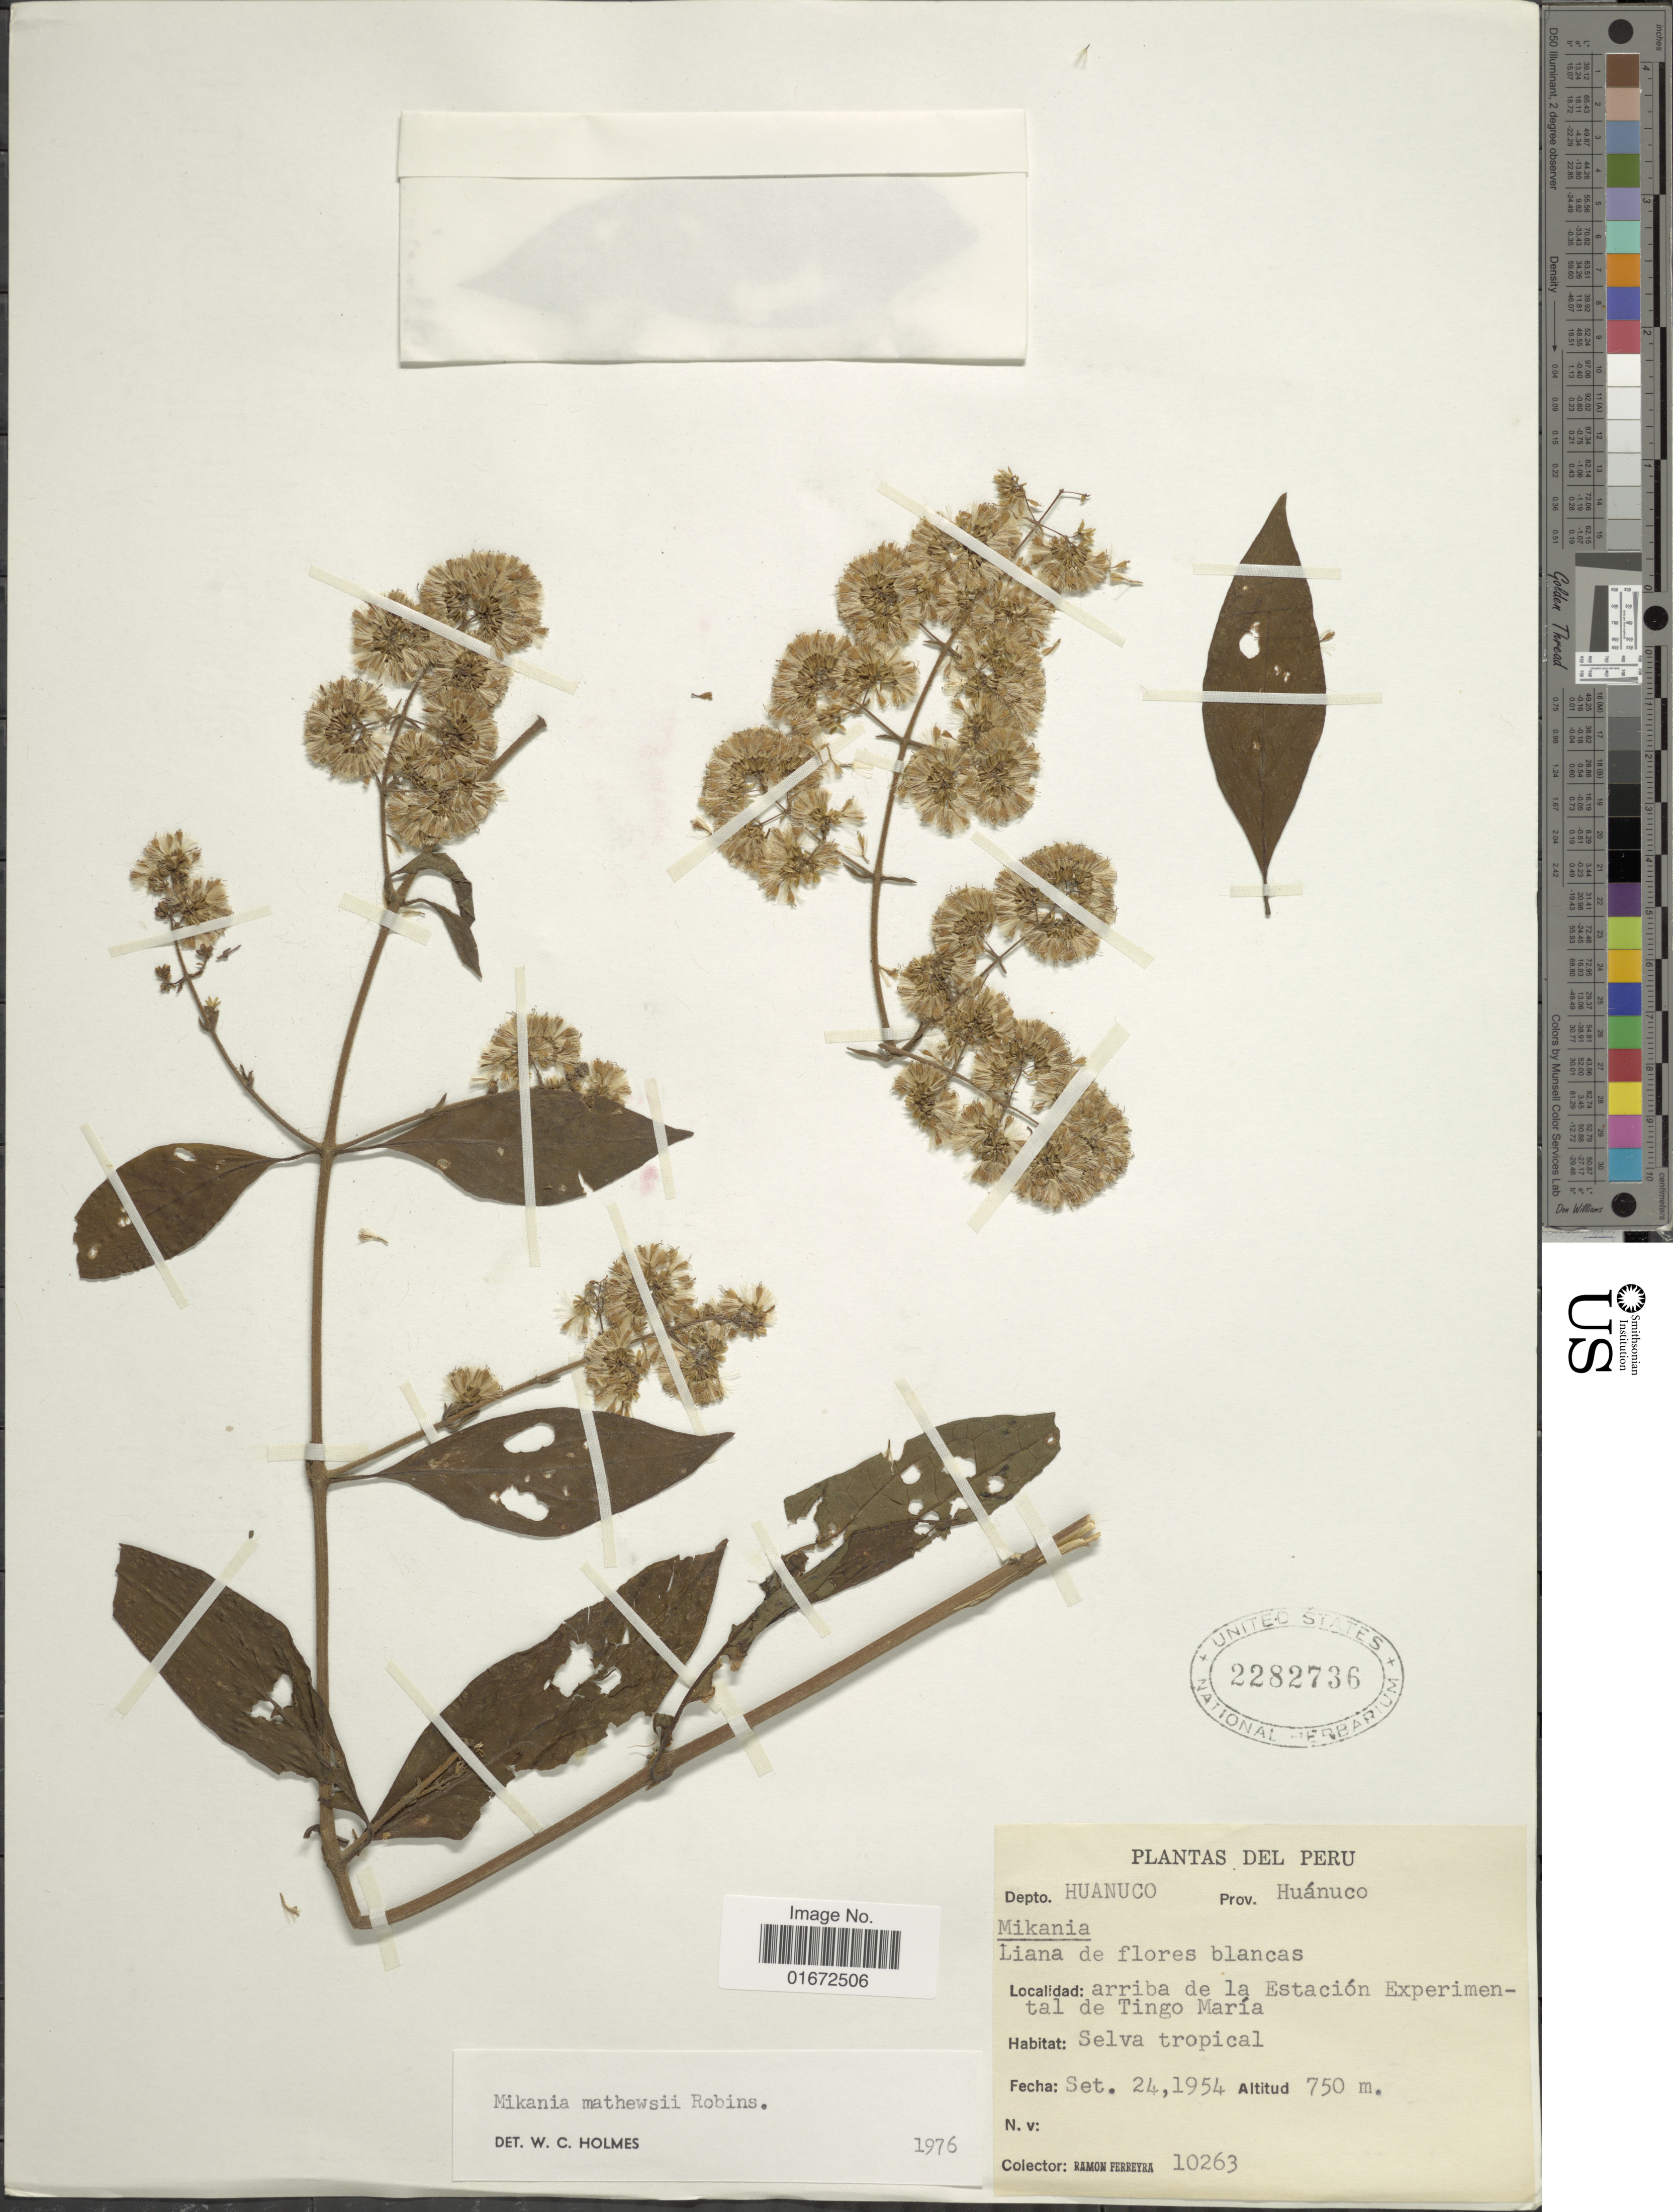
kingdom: Plantae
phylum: Tracheophyta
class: Magnoliopsida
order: Asterales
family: Asteraceae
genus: Mikania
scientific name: Mikania mathewsii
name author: B.L. Rob.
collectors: R. A. Ferreyra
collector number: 10263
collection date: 1954-09-24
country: Peru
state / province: Huánuco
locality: Depto. Huanuco. Prov. Huánuco. Arriba de la Estación Experimental de Tingo María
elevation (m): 750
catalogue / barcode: US 2282736